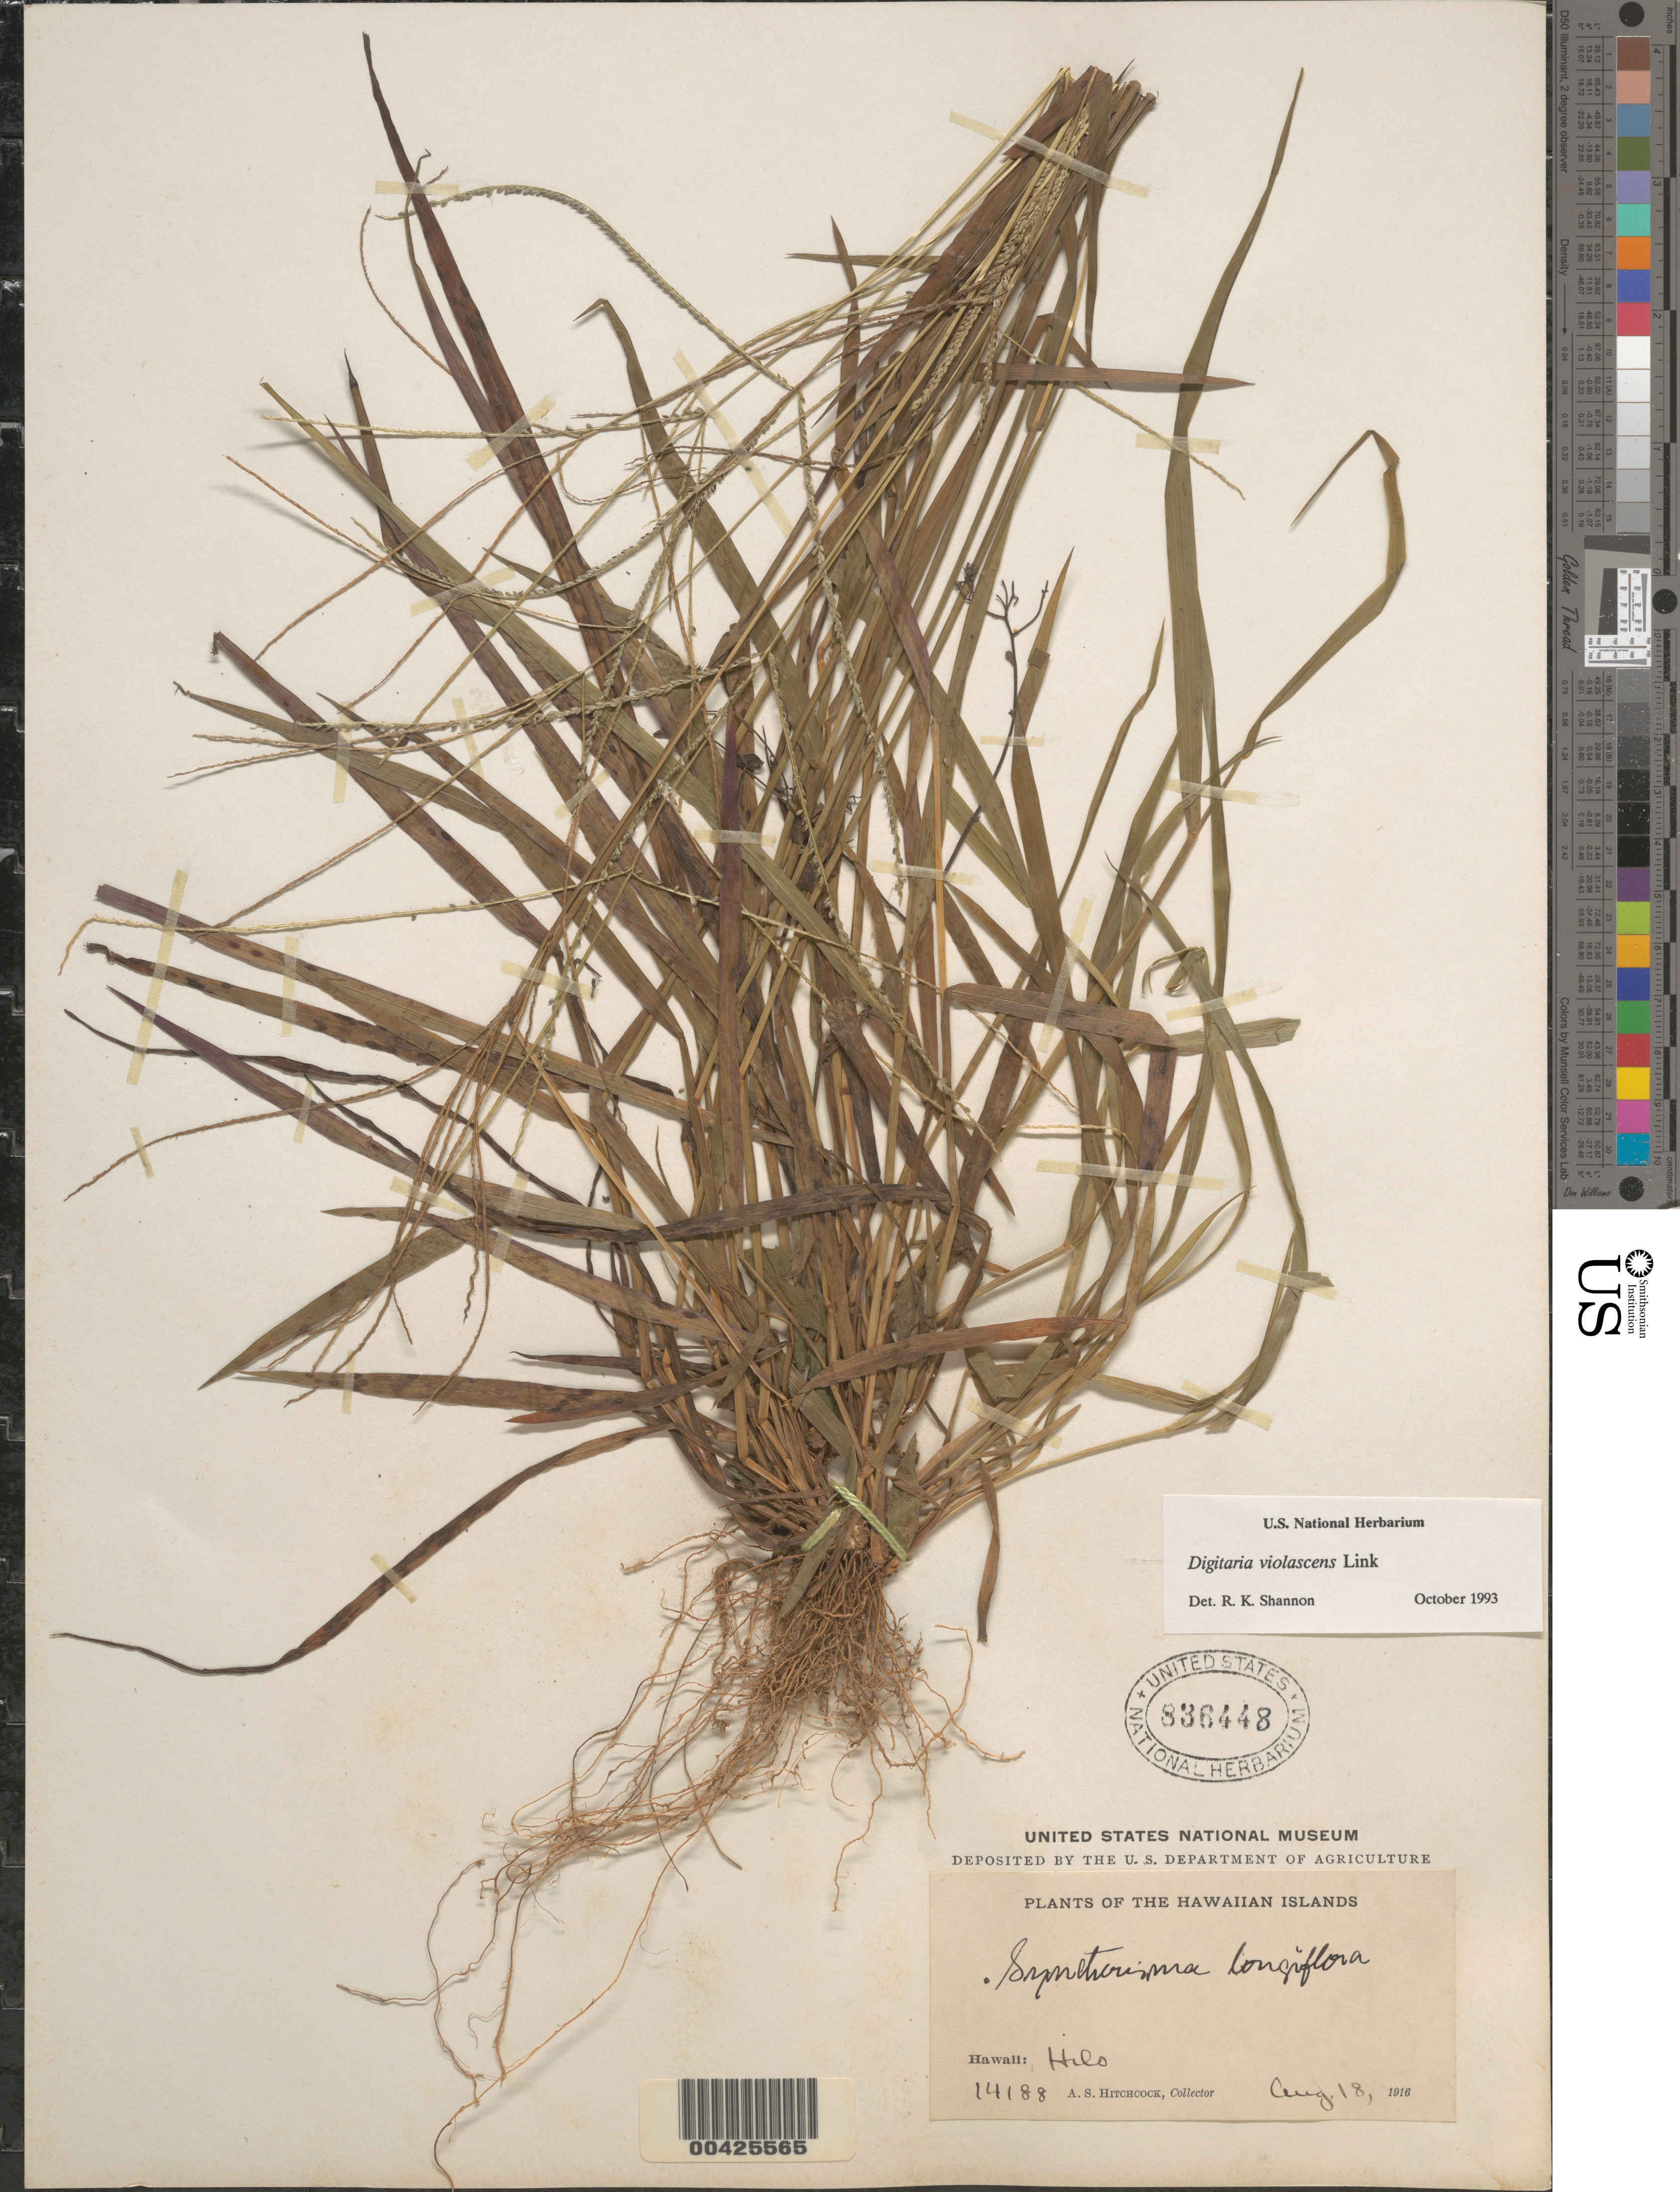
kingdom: Plantae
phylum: Tracheophyta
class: Liliopsida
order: Poales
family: Poaceae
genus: Digitaria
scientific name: Digitaria violascens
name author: Link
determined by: Shannon, R. K., (UNITED STATES)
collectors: A. S. Hitchcock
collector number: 14188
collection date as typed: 18 Aug 1916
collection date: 1916-08-18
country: United States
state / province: Hawaii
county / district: Hawaii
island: Hawaii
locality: Hilo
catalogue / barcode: US 836448